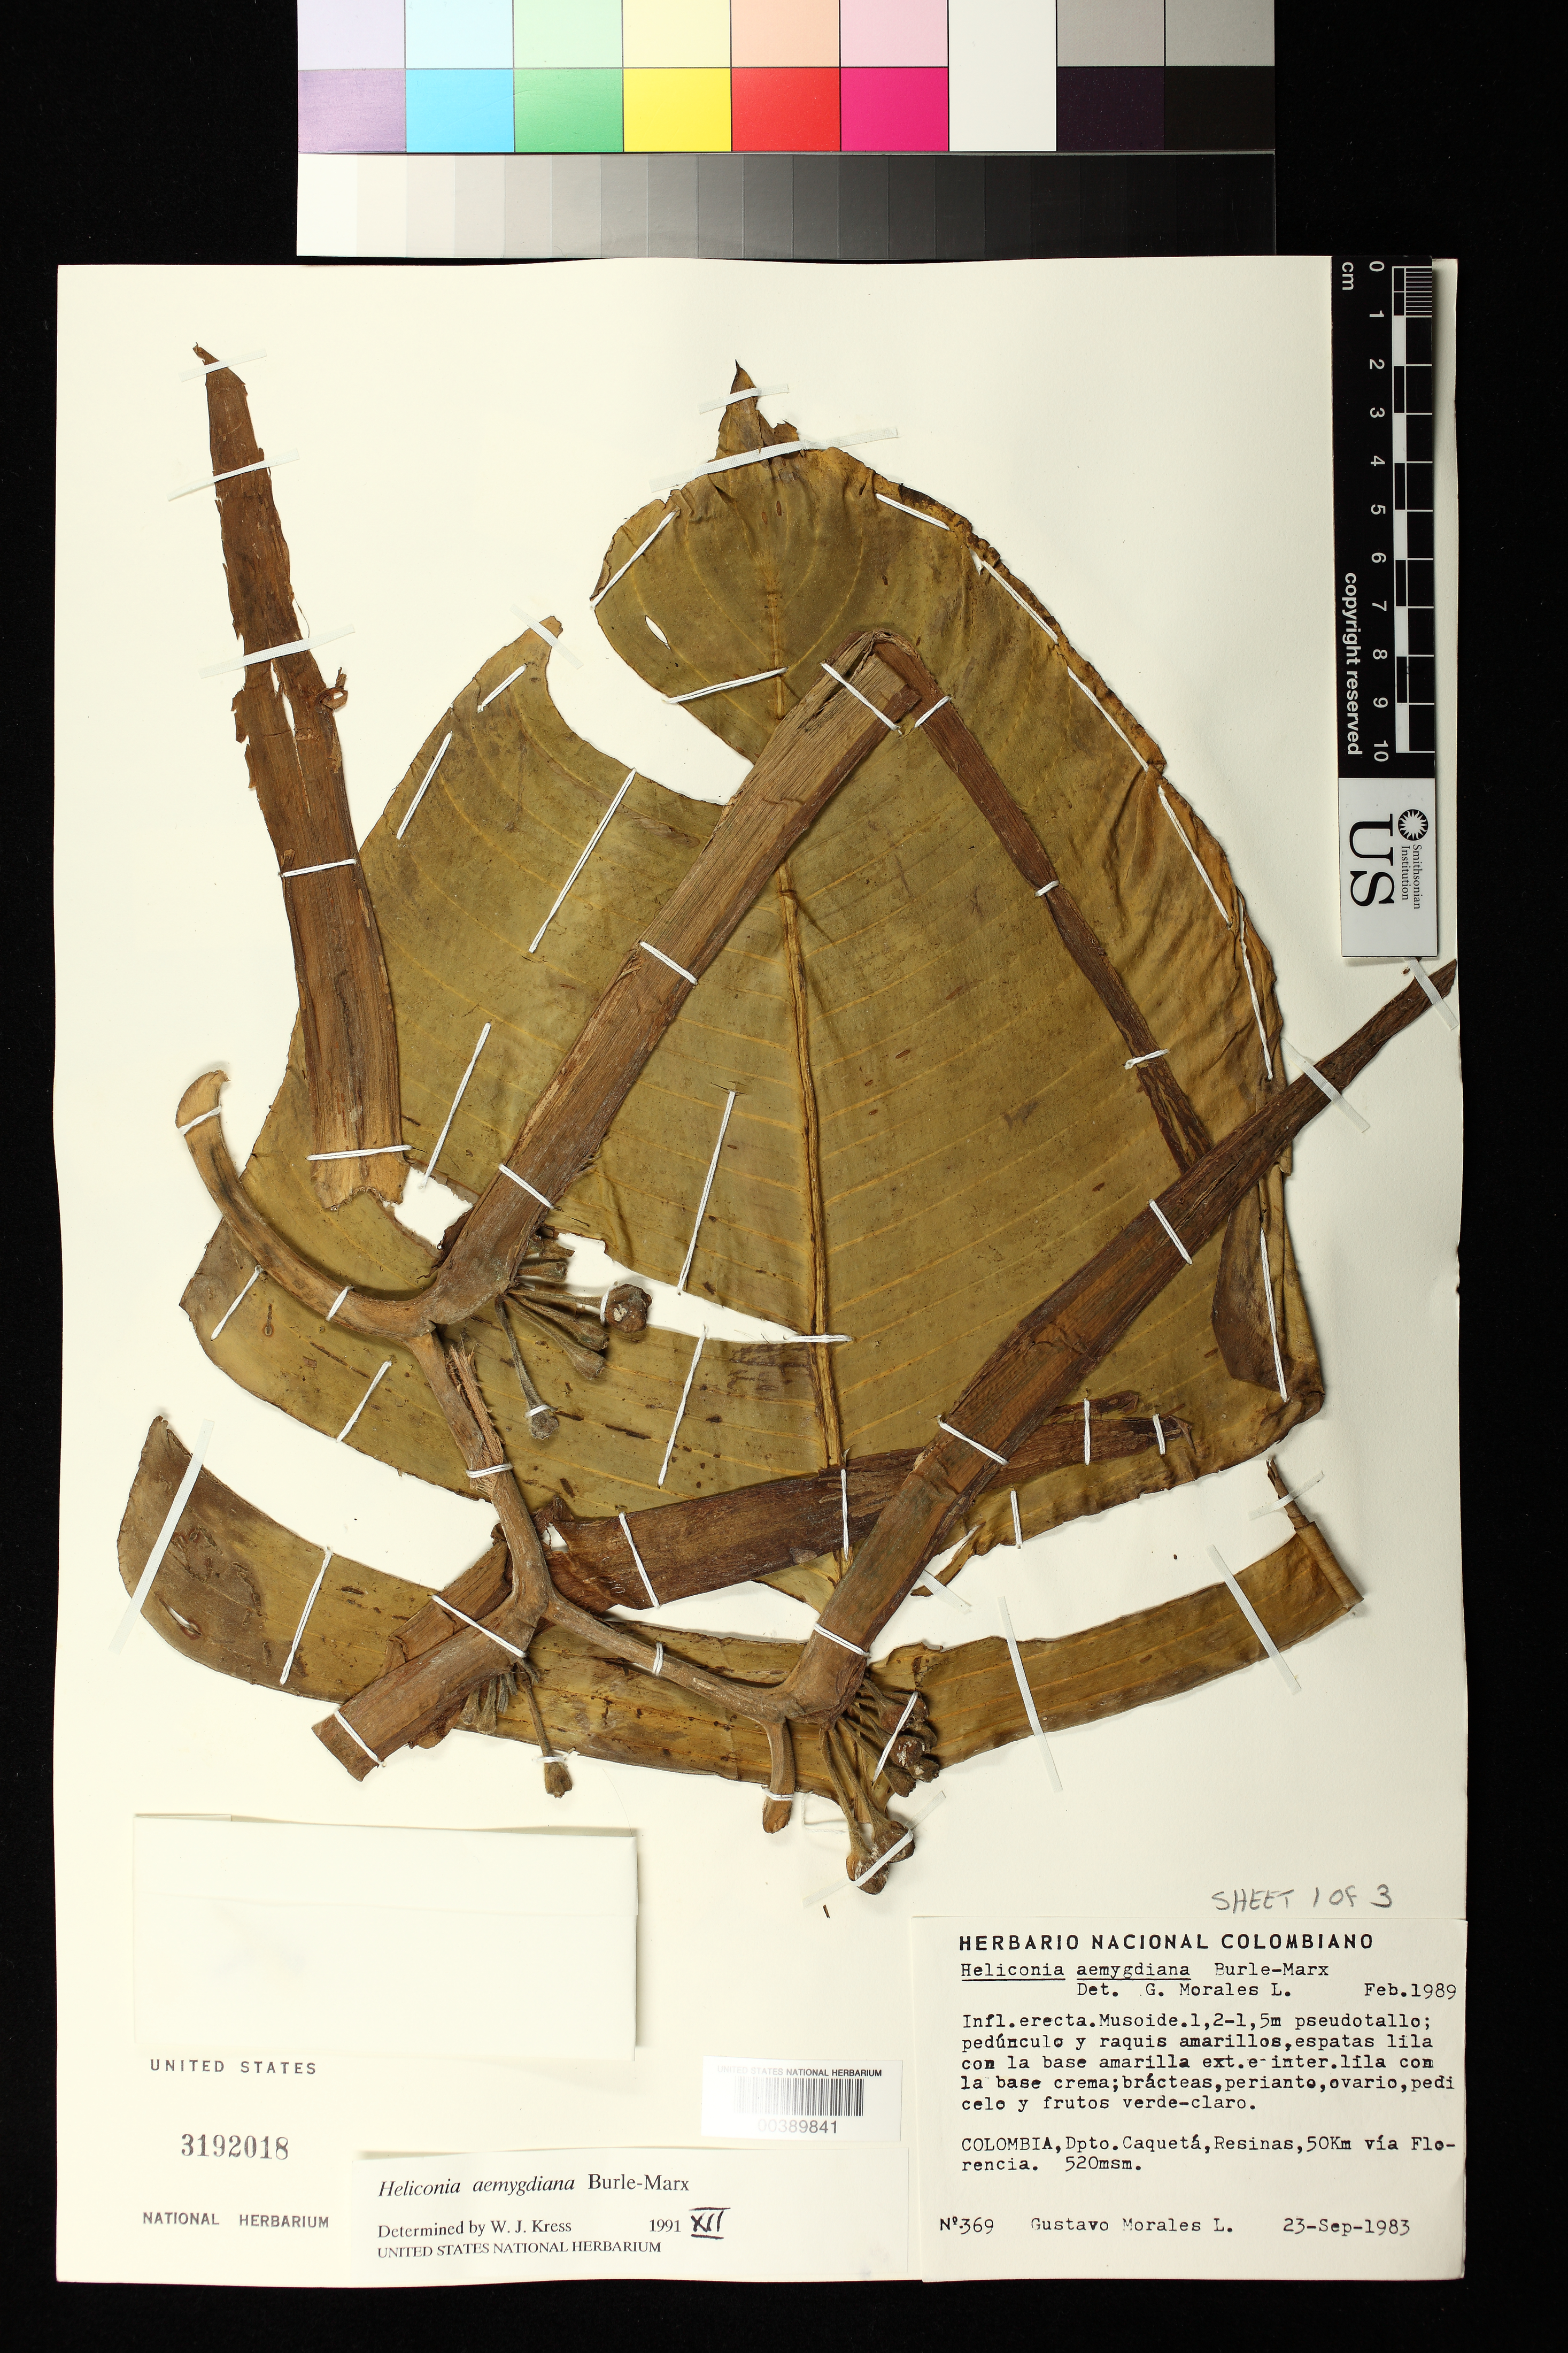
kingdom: Plantae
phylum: Tracheophyta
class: Liliopsida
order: Zingiberales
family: Heliconiaceae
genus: Heliconia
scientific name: Heliconia aemygdiana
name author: Burle-Marx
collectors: G. Morales L.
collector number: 369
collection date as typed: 23 Sep 1983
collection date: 1983-09-23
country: Colombia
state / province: Caquetá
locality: Resinas, 50 km va Florencia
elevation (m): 520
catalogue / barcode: US 3192018